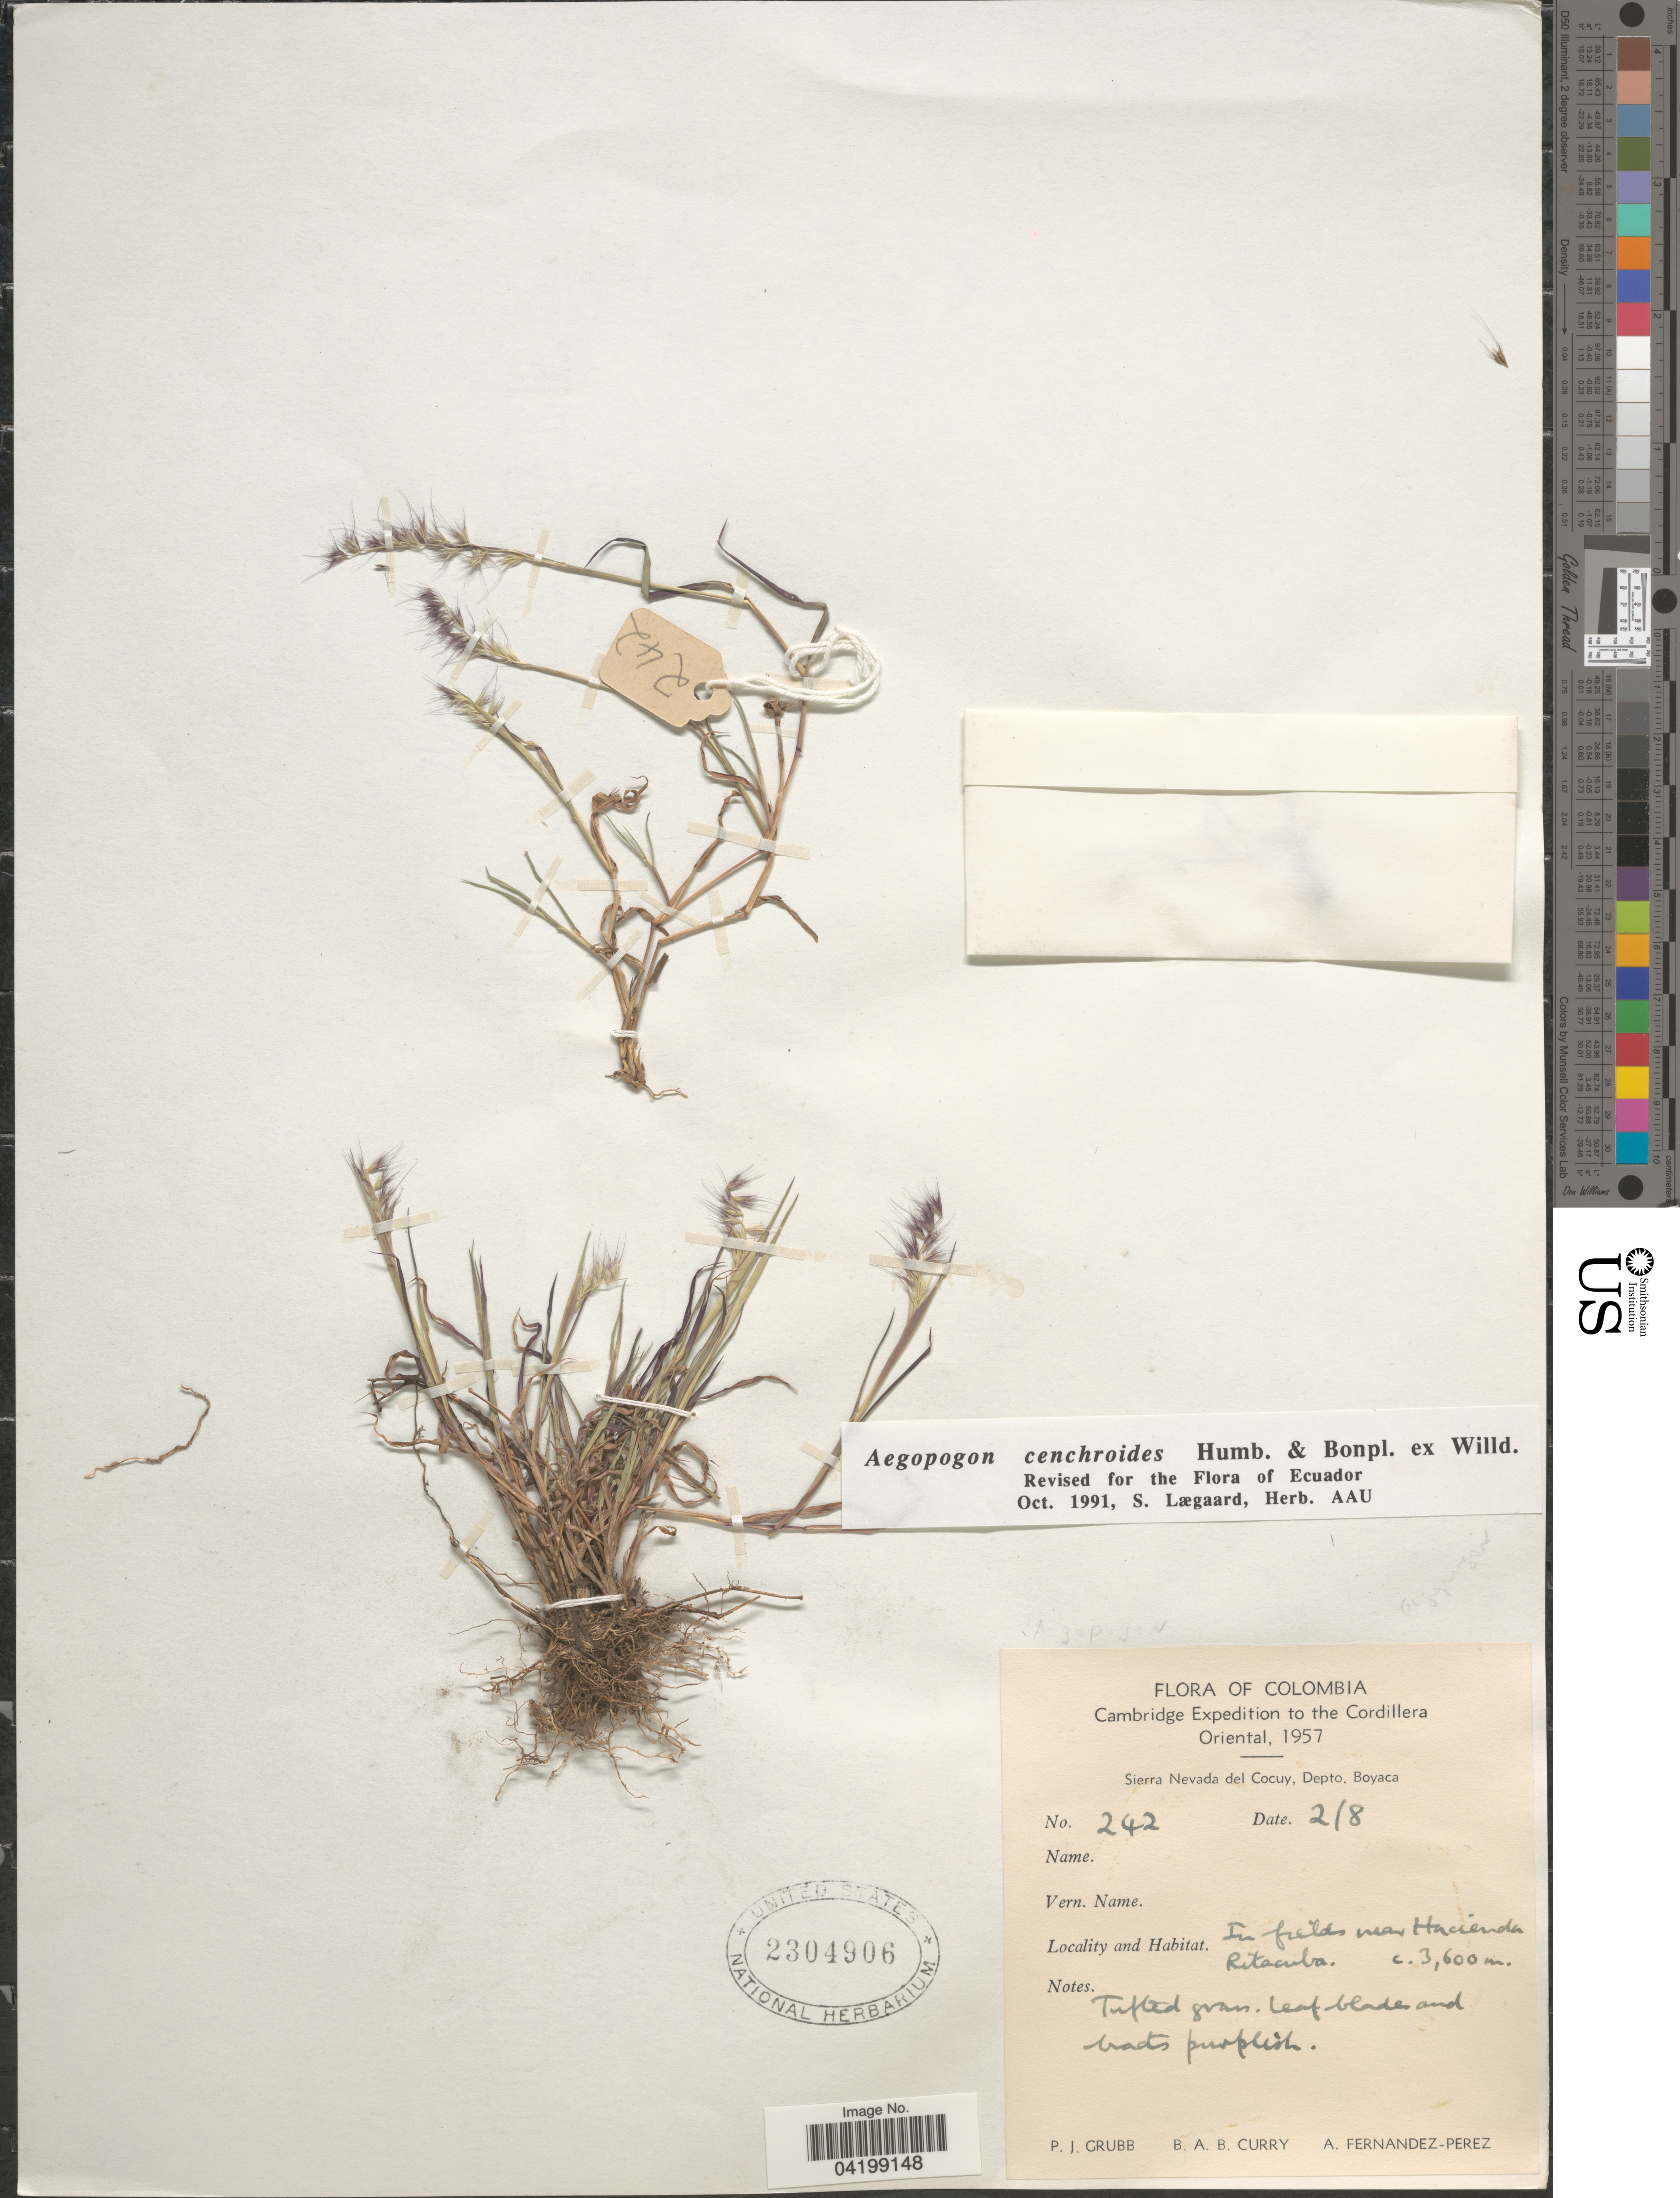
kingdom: Plantae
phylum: Tracheophyta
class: Liliopsida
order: Poales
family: Poaceae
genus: Muhlenbergia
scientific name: Muhlenbergia cenchroides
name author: (Humb. & Bonpl. ex Willd.) P.M. Peterson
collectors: P. J. Grubb, B. A. B. Curry & A. Fernández-Pérez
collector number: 242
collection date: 1957-08-02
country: Colombia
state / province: Boyacá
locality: Cambridge Expedition to the Cordillera Oriental, 1957. Sierra Nevada del Cocuy, Depto. Boyaca. In fields near Hacienda Ritacuba.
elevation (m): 3600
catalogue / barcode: US 2304906